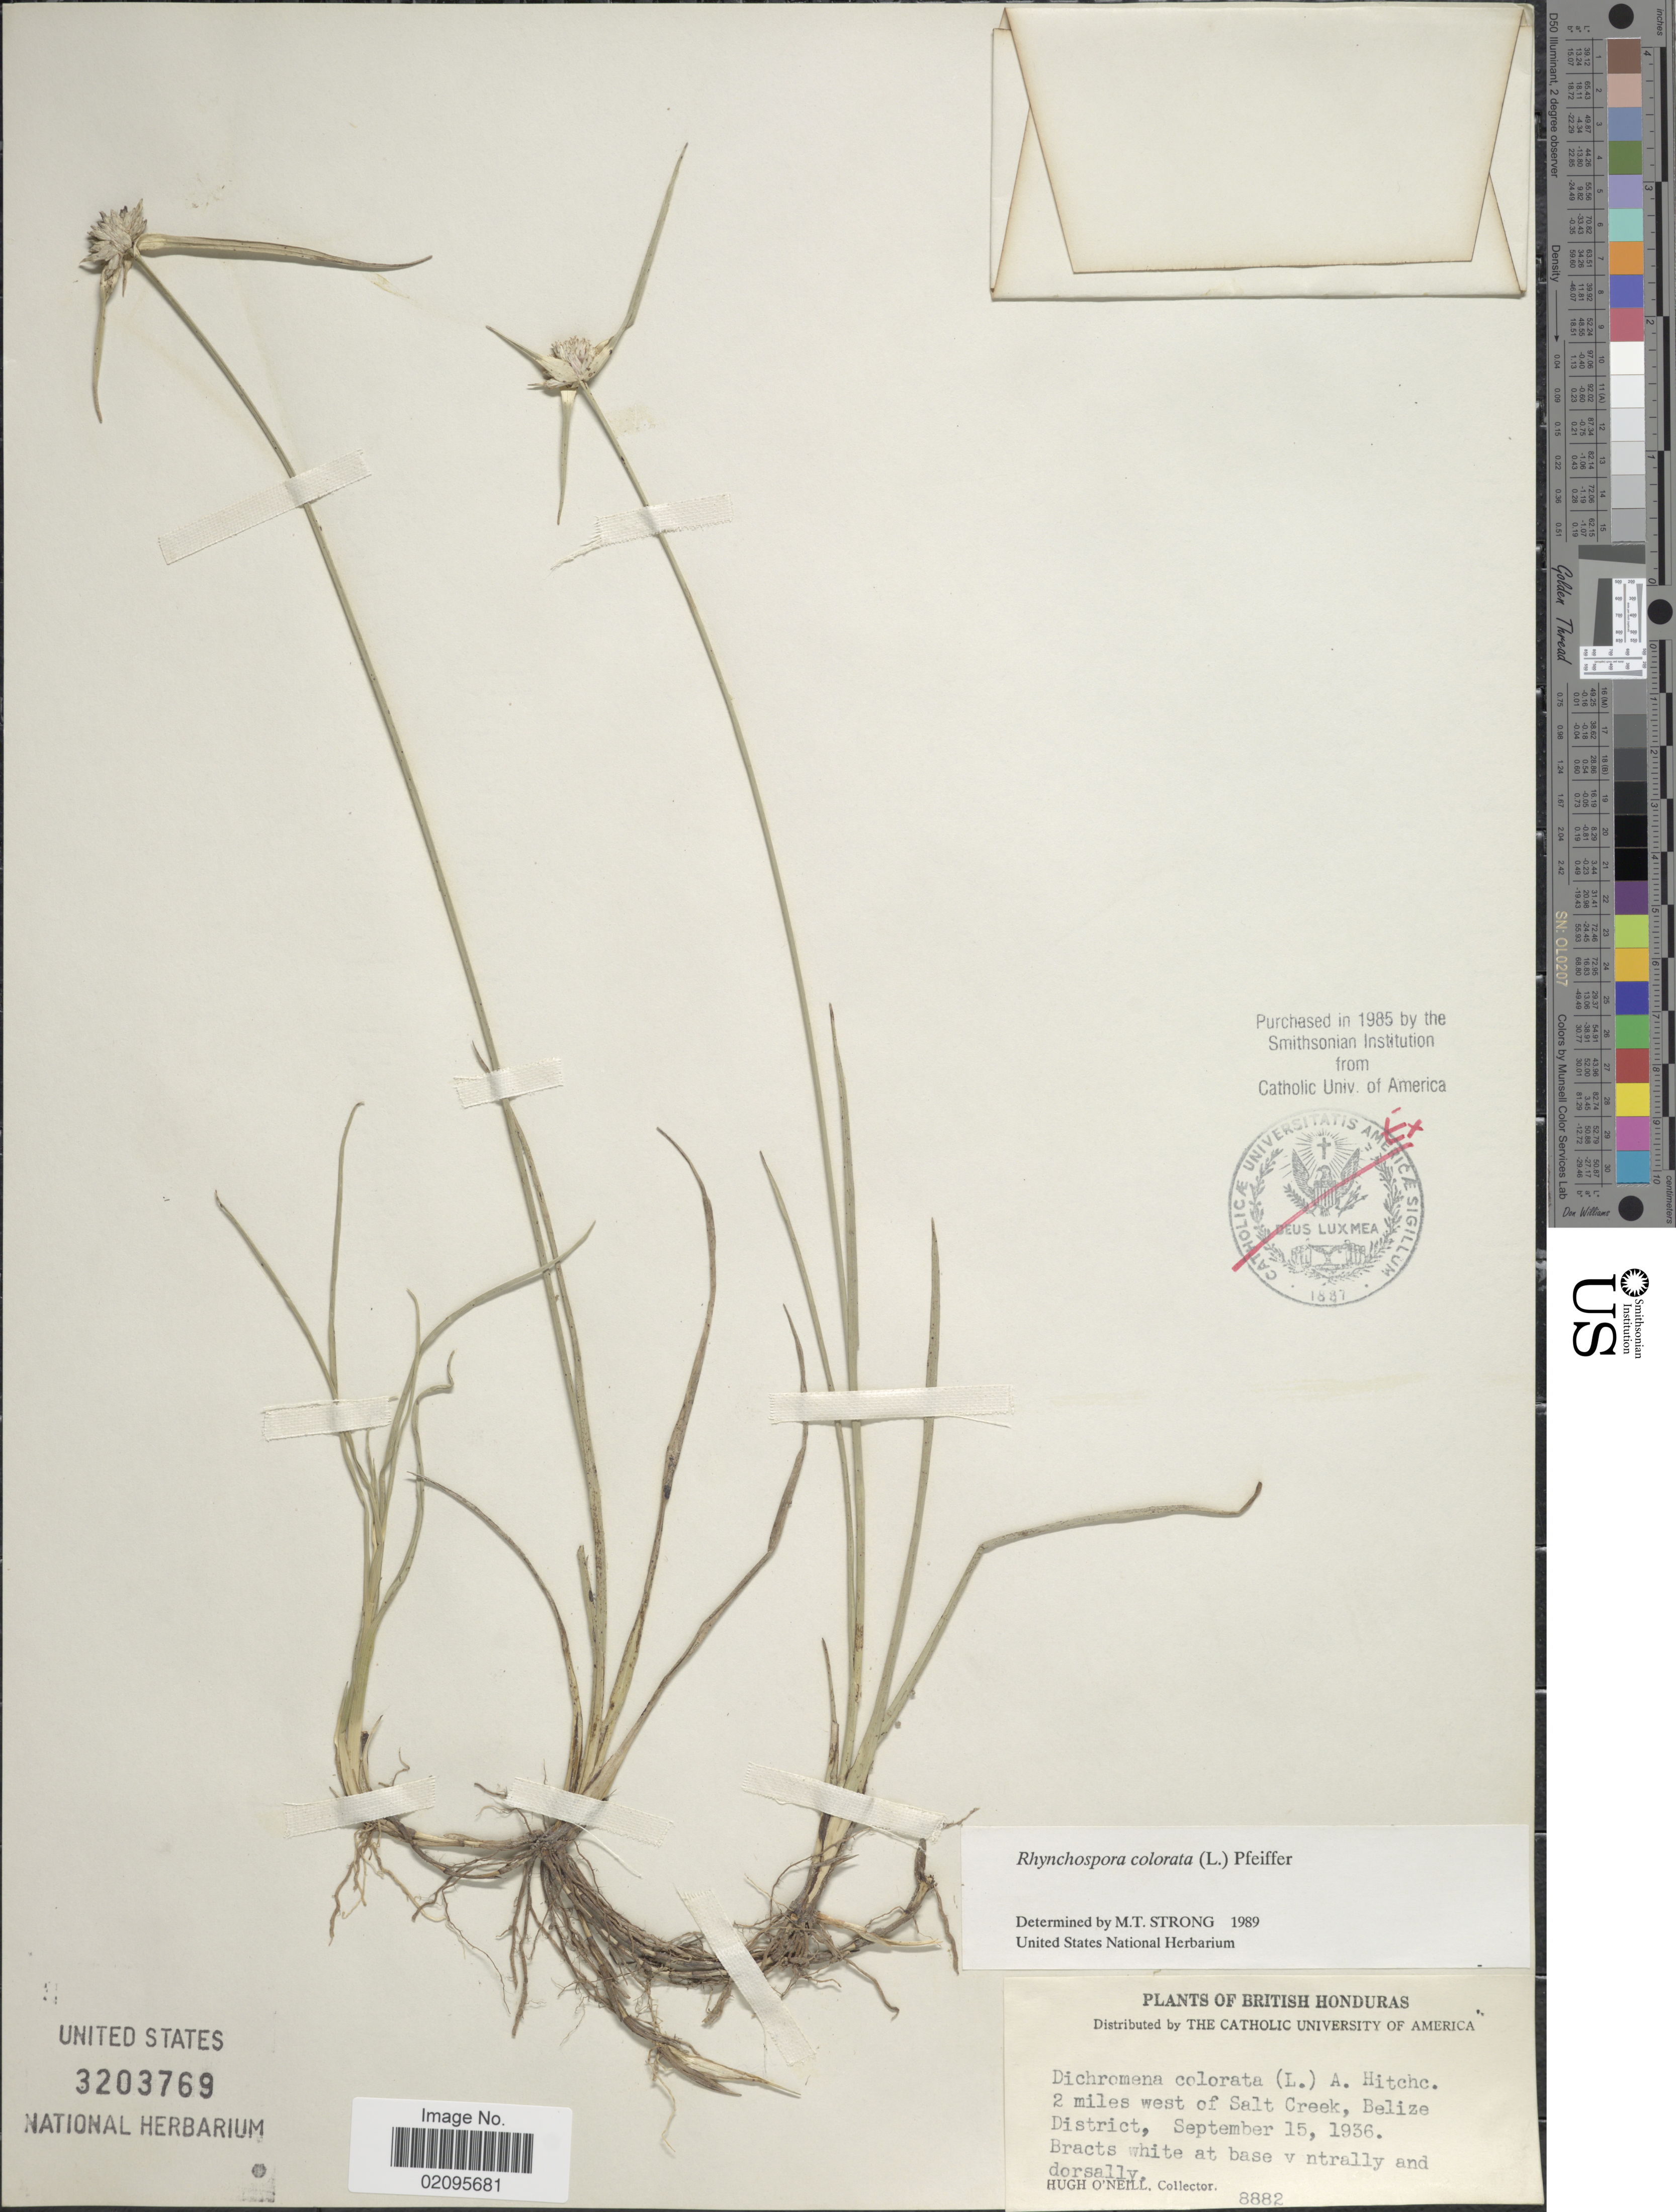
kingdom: Plantae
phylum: Tracheophyta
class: Liliopsida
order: Poales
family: Cyperaceae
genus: Rhynchospora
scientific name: Rhynchospora colorata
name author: (L.) H. Pfeiff.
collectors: H. O'Neill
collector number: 8882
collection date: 1936-09-15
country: Belize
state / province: Belize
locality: British Honduras, 2 miles west of Salt Creek, Belize District.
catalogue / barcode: US 3203769